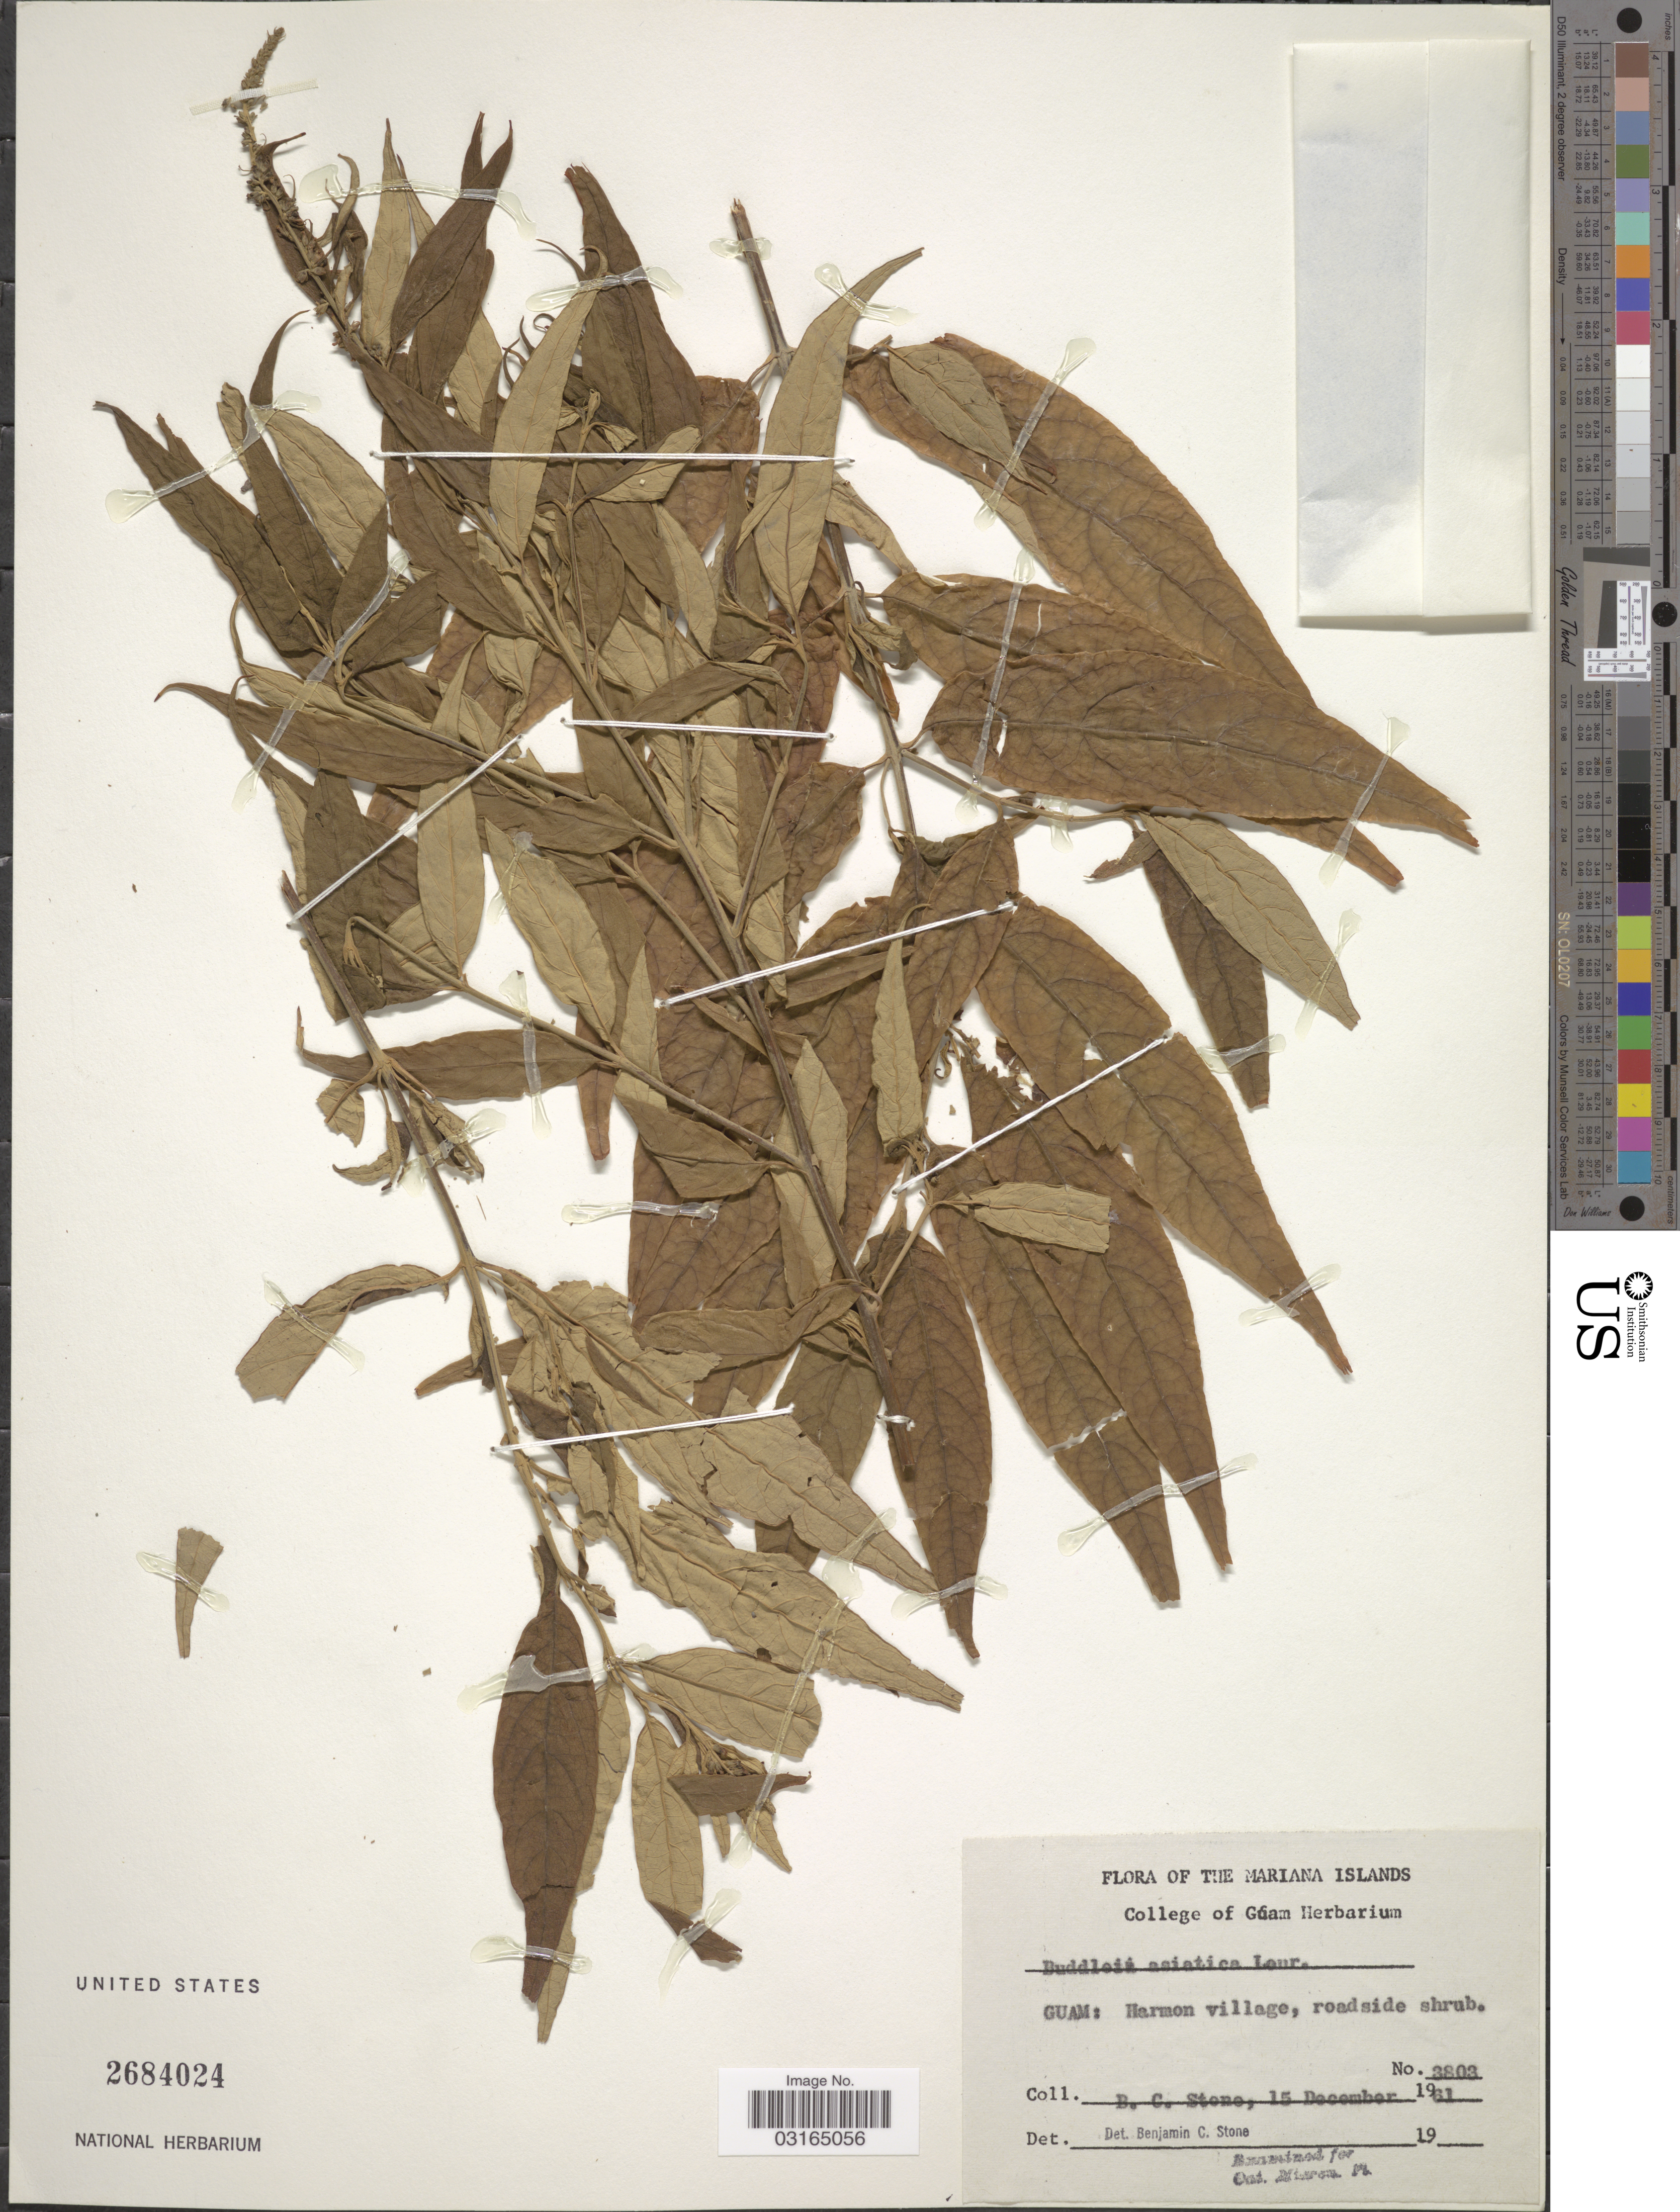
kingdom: Plantae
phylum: Tracheophyta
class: Magnoliopsida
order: Lamiales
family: Scrophulariaceae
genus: Buddleja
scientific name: Buddleja asiatica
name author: Lour.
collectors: B. C. Stone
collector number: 3803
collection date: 1961-12-15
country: Guam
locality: Mariana Islands. Harmon village.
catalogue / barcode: US 2684024